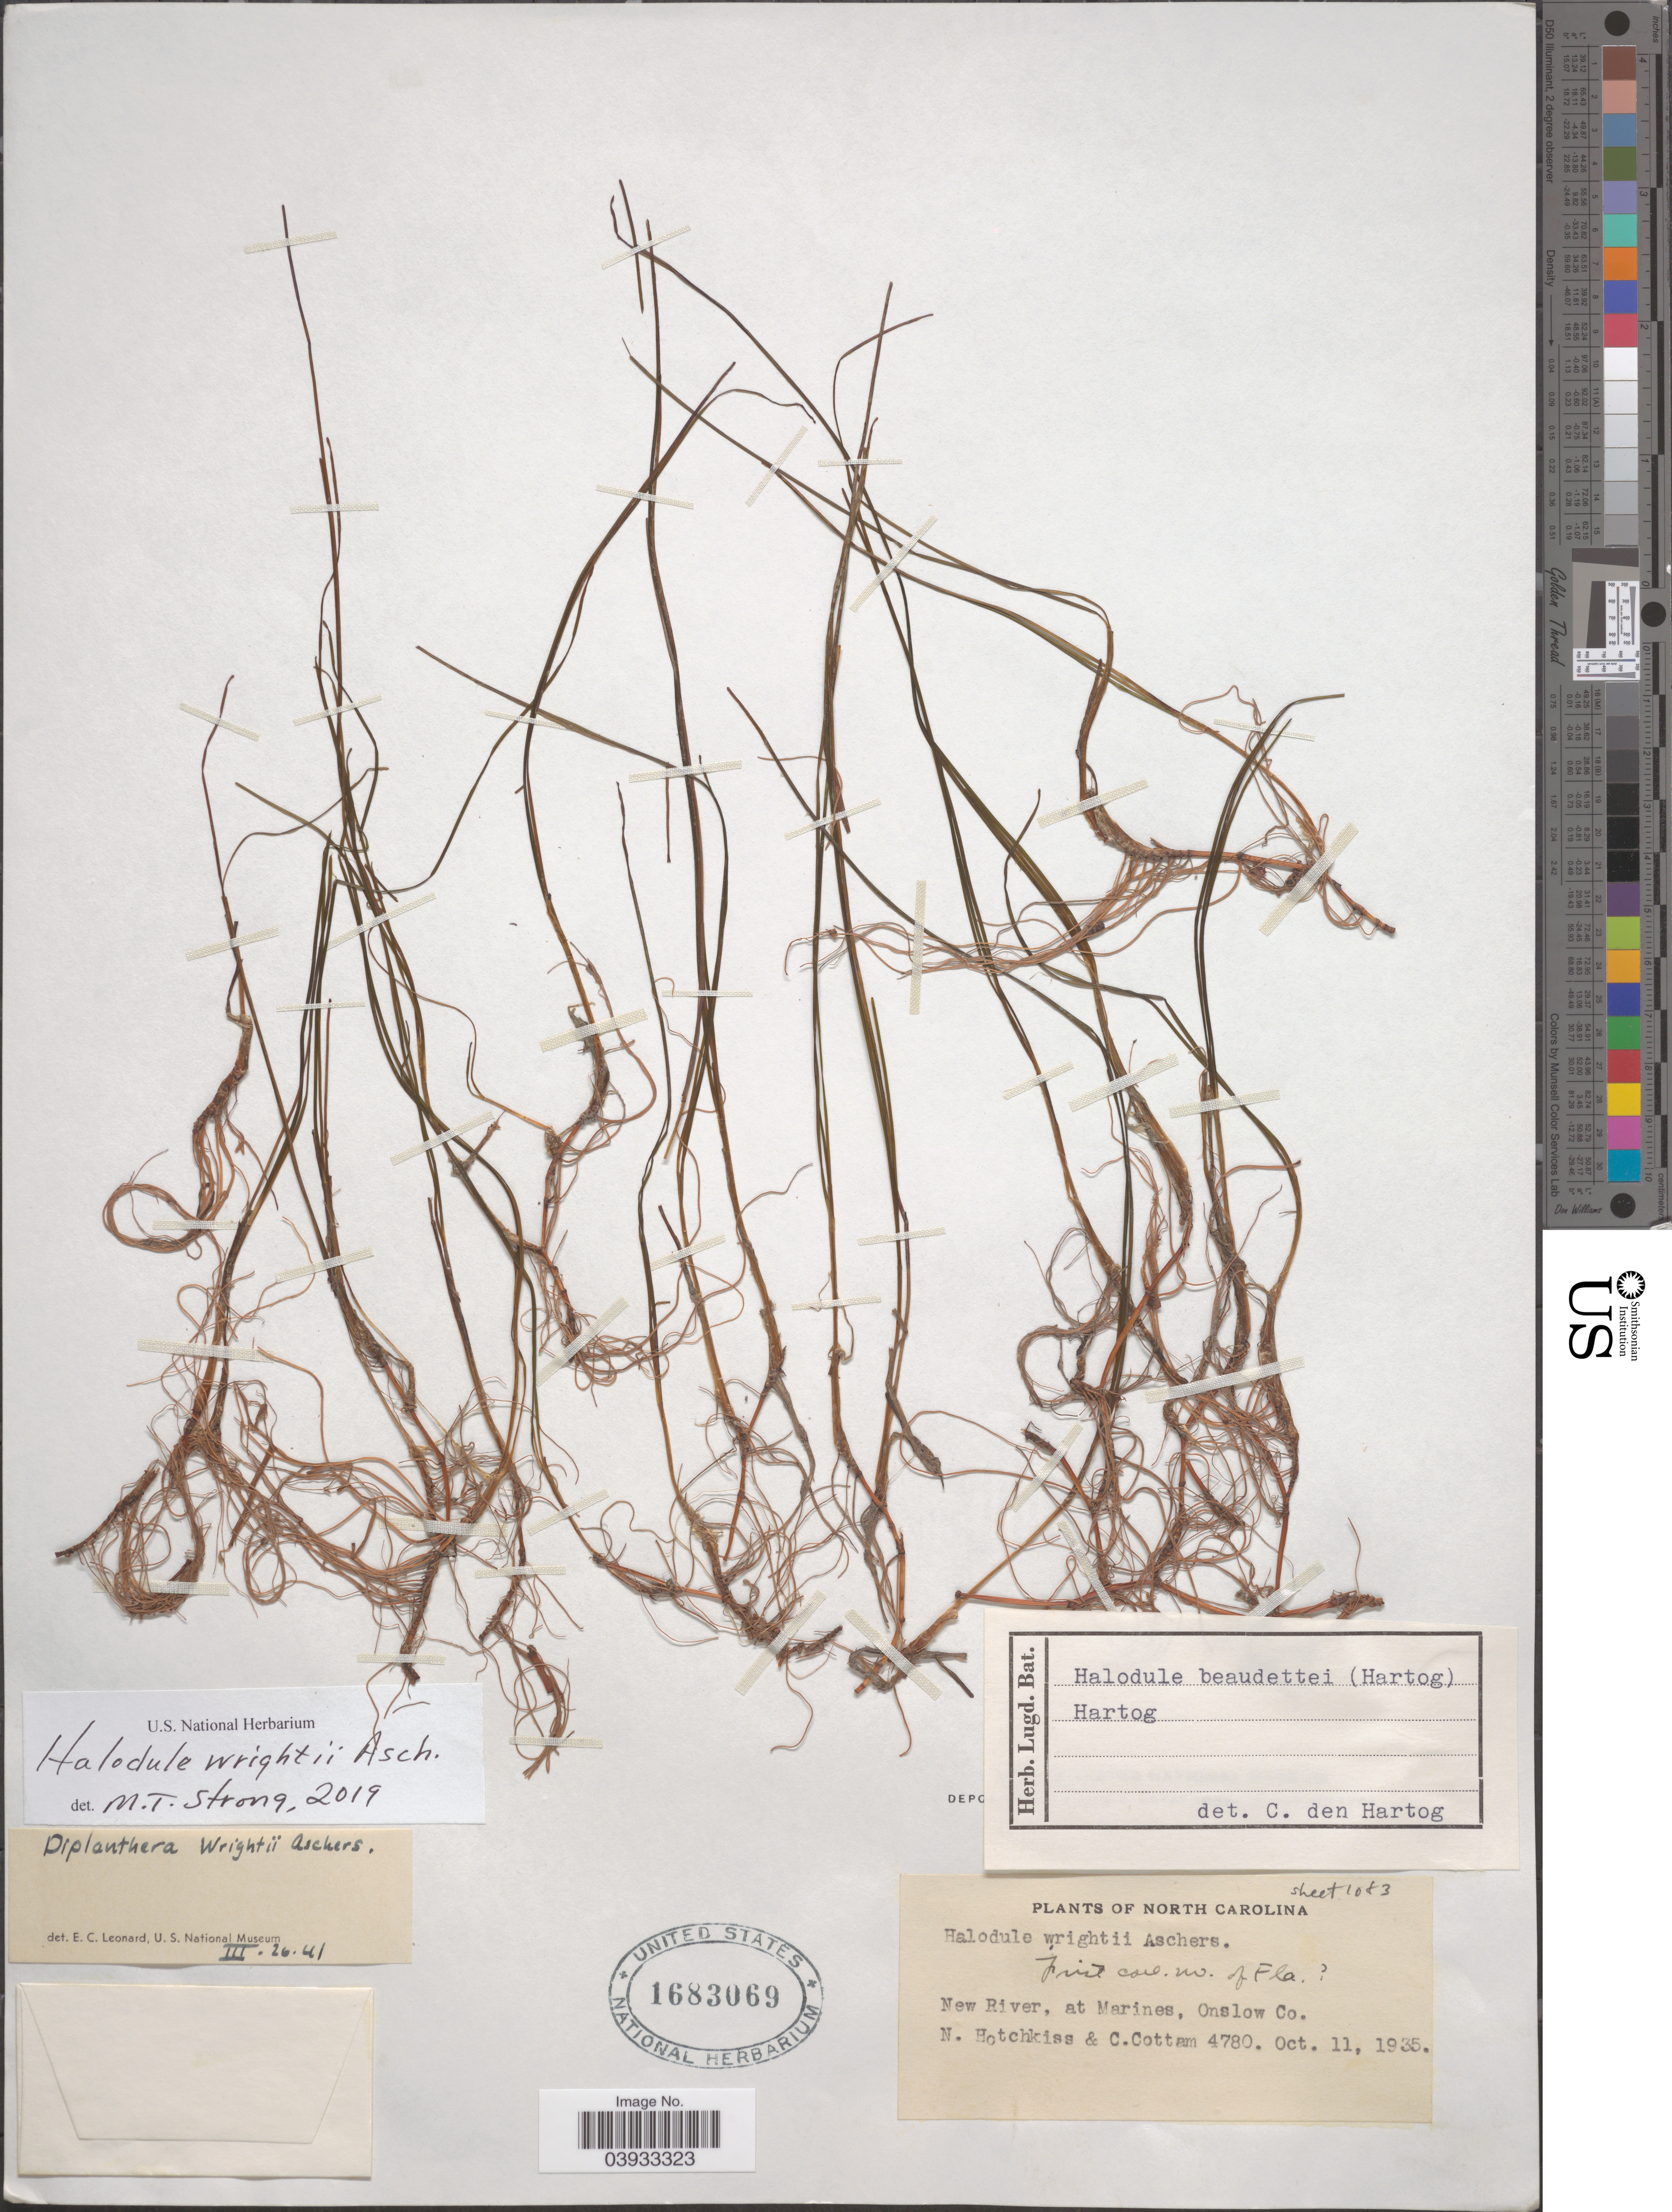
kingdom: Plantae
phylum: Tracheophyta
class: Liliopsida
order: Alismatales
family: Cymodoceaceae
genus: Halodule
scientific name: Halodule wrightii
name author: Asch.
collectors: N. Hotchkiss & C. Cottam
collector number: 4780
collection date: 1935-10-11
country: United States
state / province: North Carolina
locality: New River, at Marines, Onslow Co.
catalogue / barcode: US 1683069